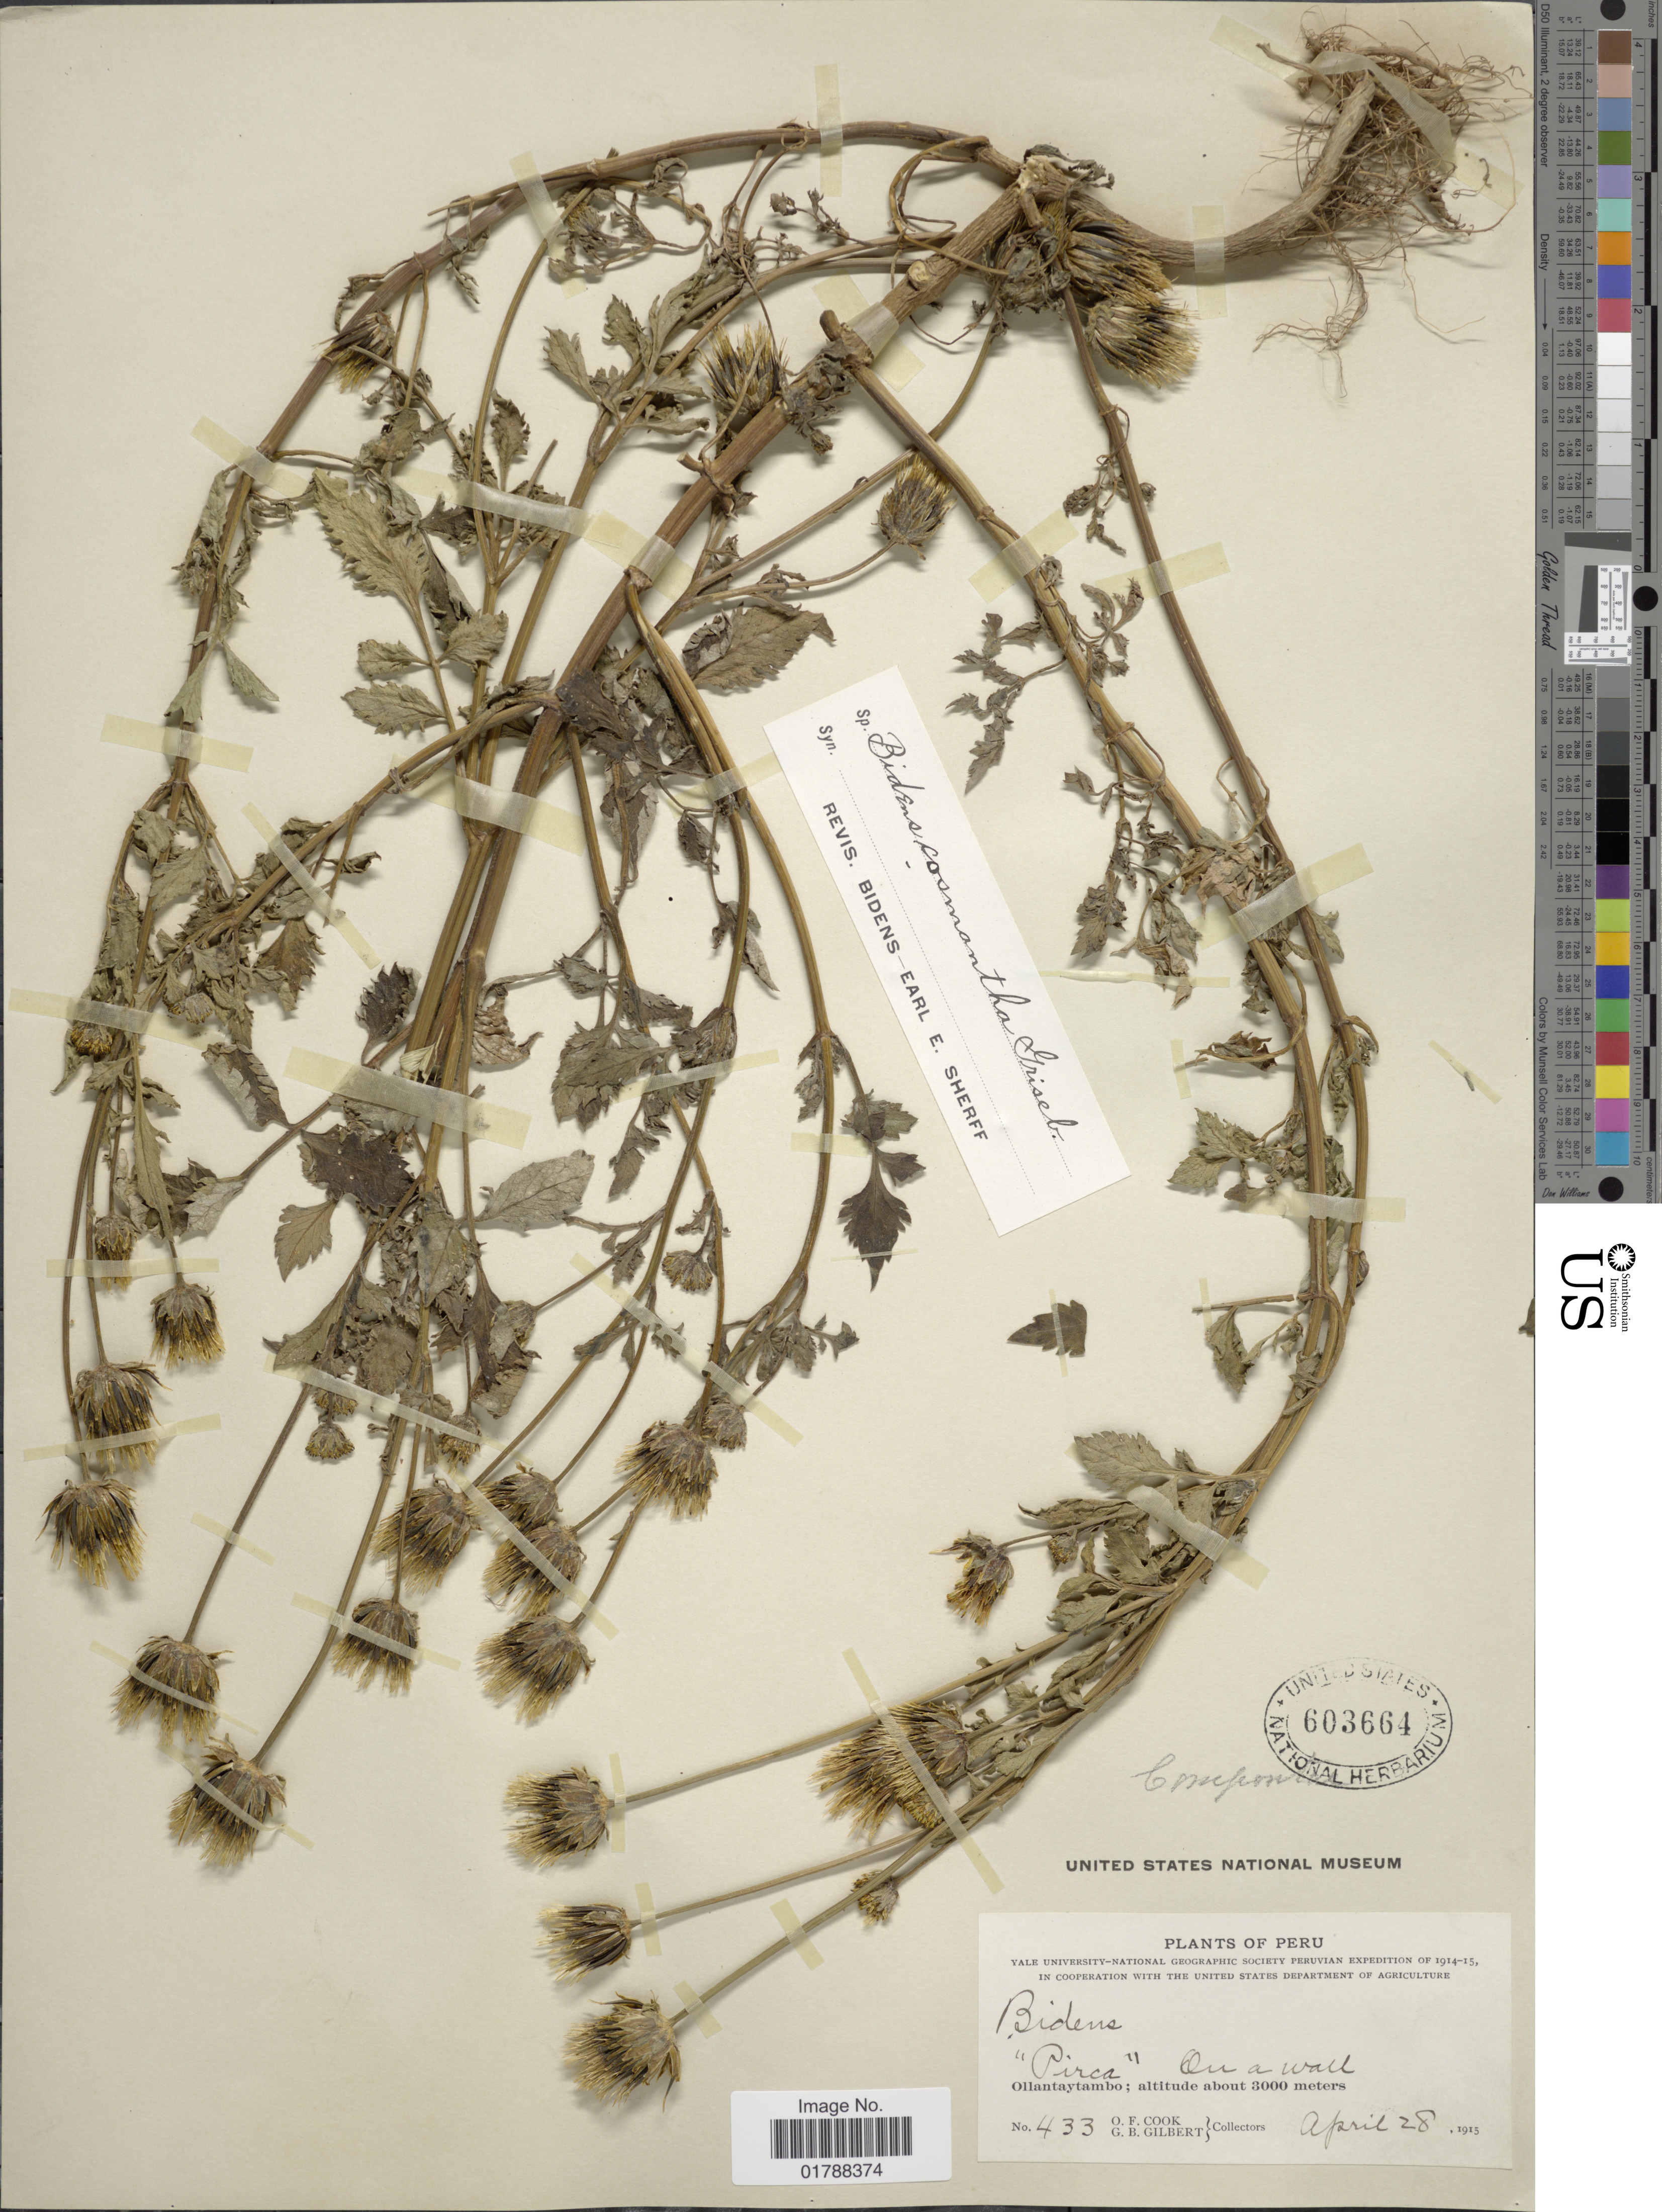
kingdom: Plantae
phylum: Tracheophyta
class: Magnoliopsida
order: Asterales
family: Asteraceae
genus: Bidens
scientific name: Bidens cosmantha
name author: Griseb.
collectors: O. F. Cook & G. B. Gilbert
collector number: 433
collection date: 1913-04-28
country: Peru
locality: Pirca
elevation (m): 3000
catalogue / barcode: US 603664